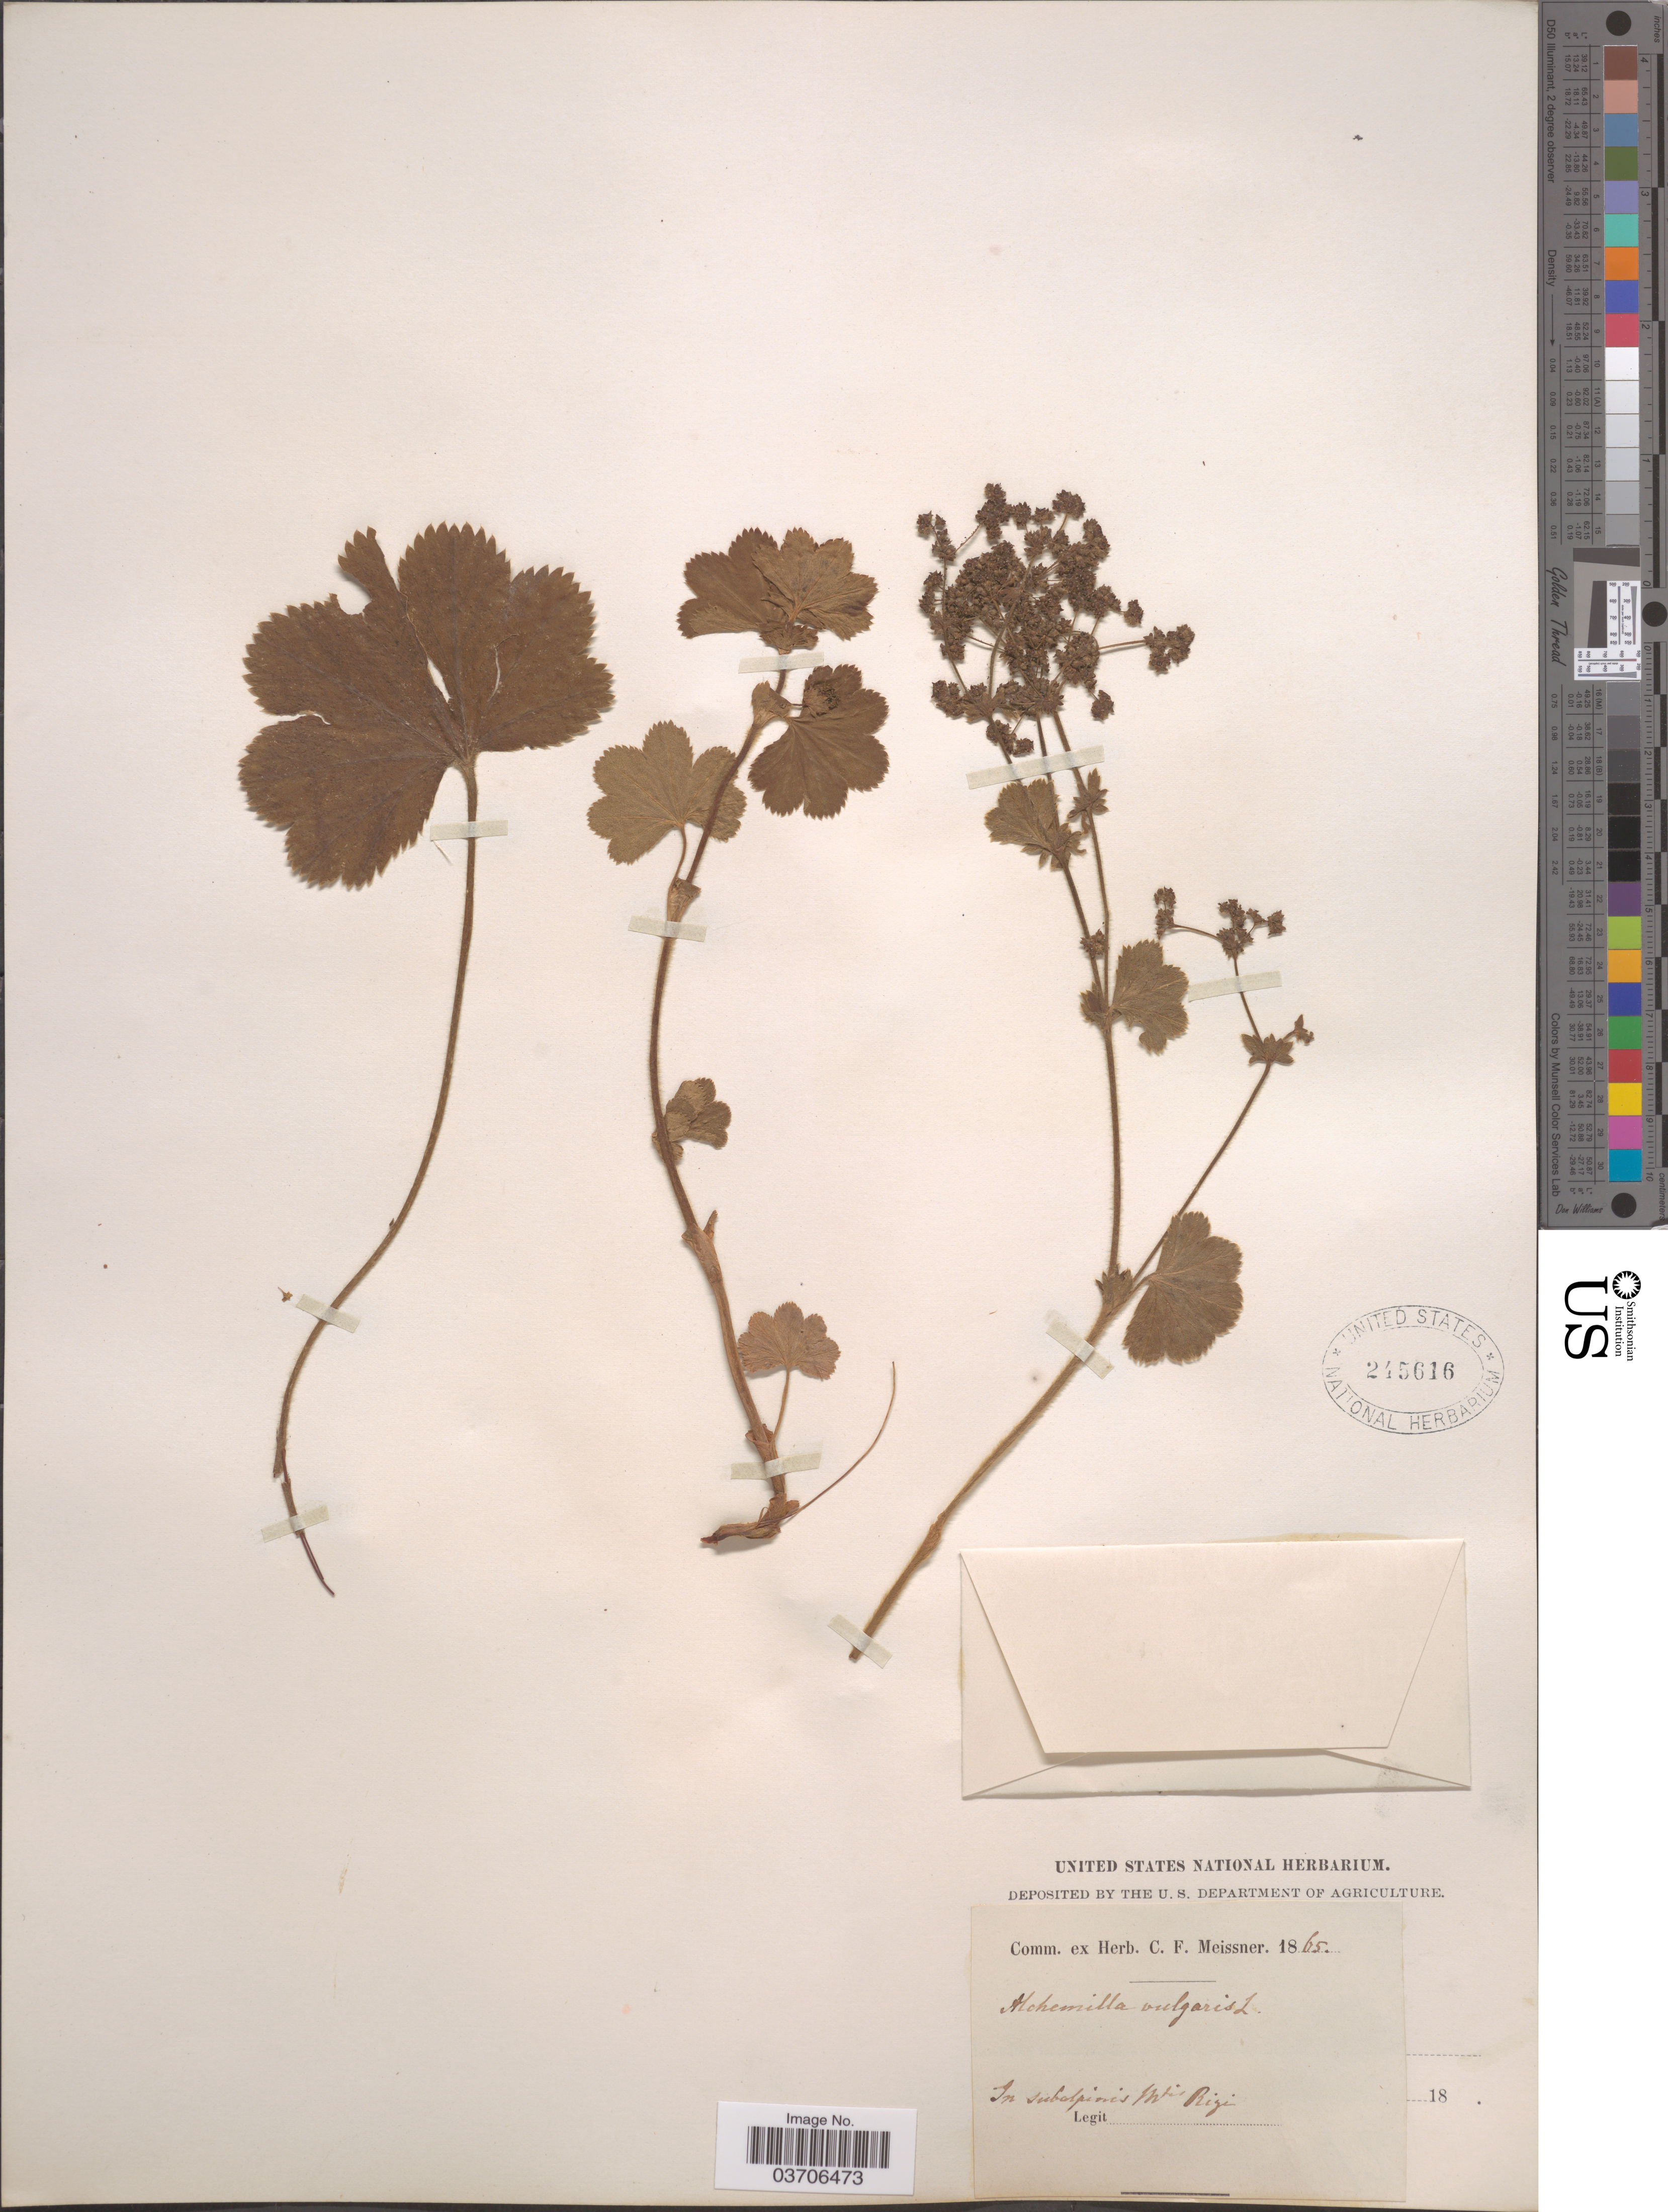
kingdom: Plantae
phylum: Tracheophyta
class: Magnoliopsida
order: Rosales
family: Rosaceae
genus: Alchemilla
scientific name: Alchemilla vulgaris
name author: L.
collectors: Ex Herb. C. F. Meissner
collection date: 1865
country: Switzerland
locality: In subalpinis Mtis Rigi.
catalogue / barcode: US 245616